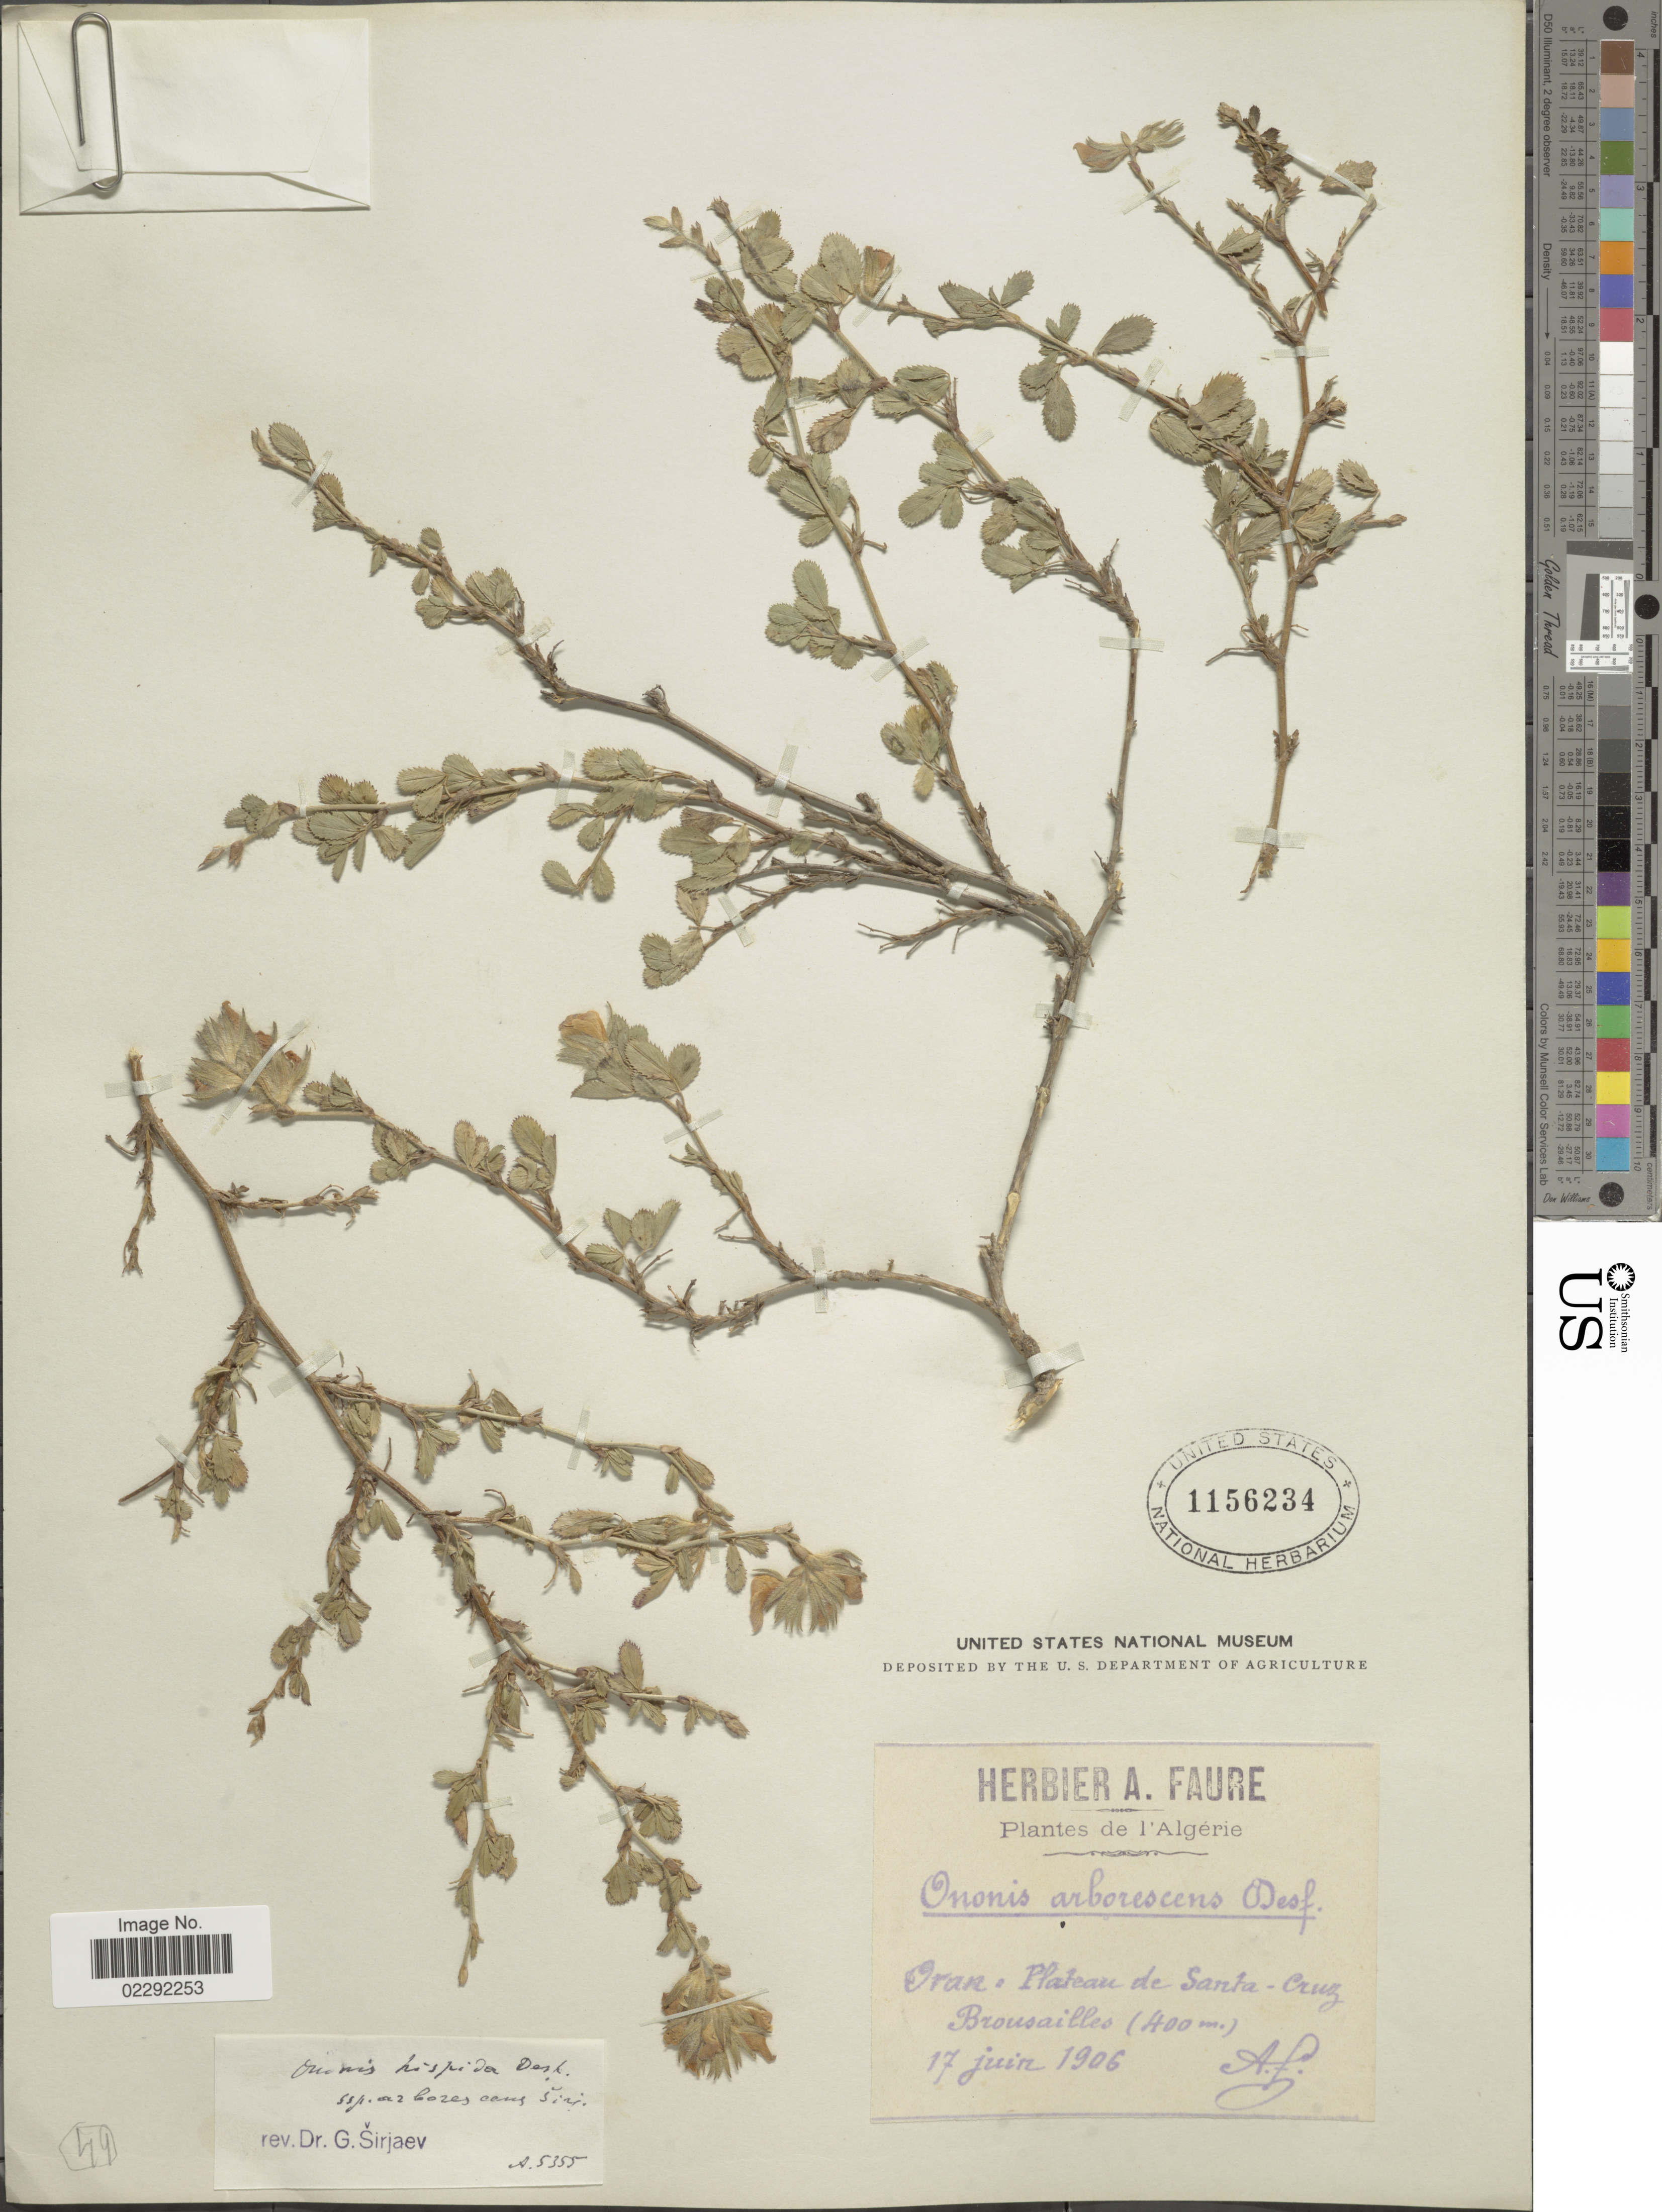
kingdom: Plantae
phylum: Tracheophyta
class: Magnoliopsida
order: Fabales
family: Fabaceae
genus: Ononis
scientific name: Ononis hispida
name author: Desf.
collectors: A. Faure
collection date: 1906-06-17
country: Algeria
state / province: Oran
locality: Plateau de Santa-Cruz. Brousailles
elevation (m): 400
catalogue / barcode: US 1156234